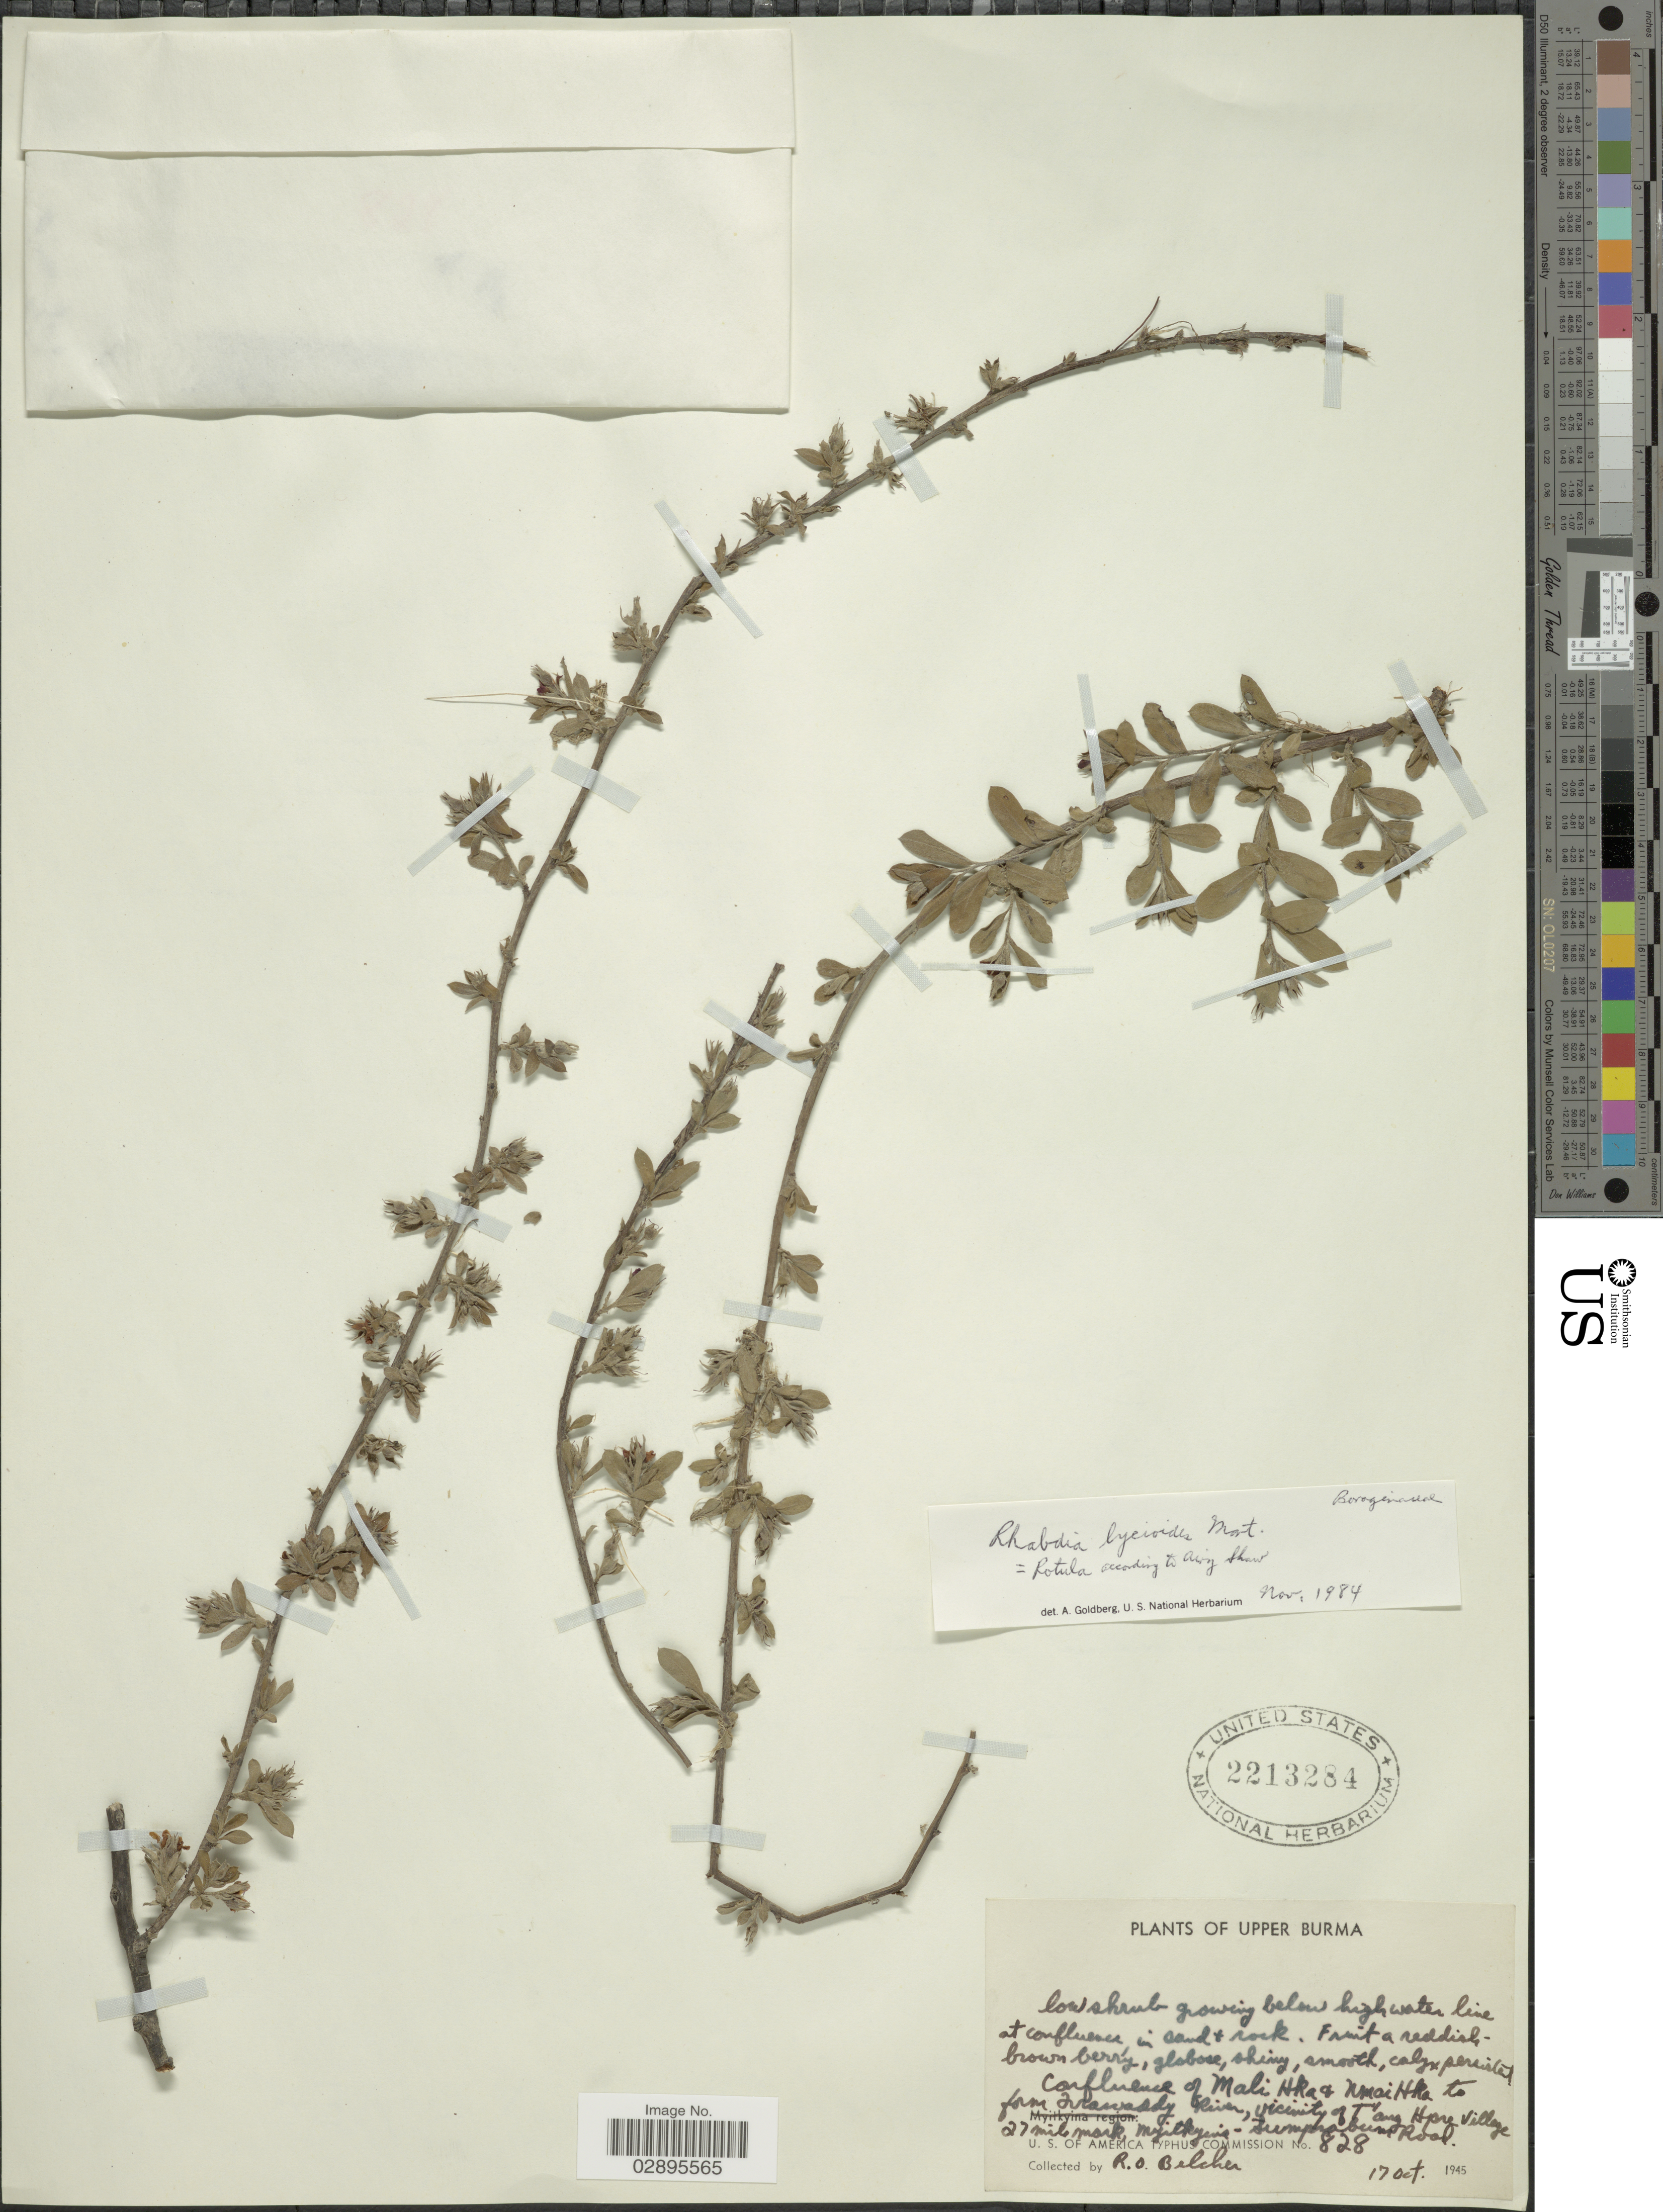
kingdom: Plantae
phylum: Tracheophyta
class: Magnoliopsida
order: Boraginales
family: Ehretiaceae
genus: Ehretia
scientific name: Ehretia aquatica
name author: (Lour.) Gottschling & Hilger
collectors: R. Belcher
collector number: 828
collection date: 1945-10-17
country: Myanmar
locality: Upper Burma. Confluence of mali Hka & Nmai Hka to farm Irawaddy River, vicinity of T'ang Hpre village 25 mile mark, Myitkyina-Sumprabum Road.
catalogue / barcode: US 2213284